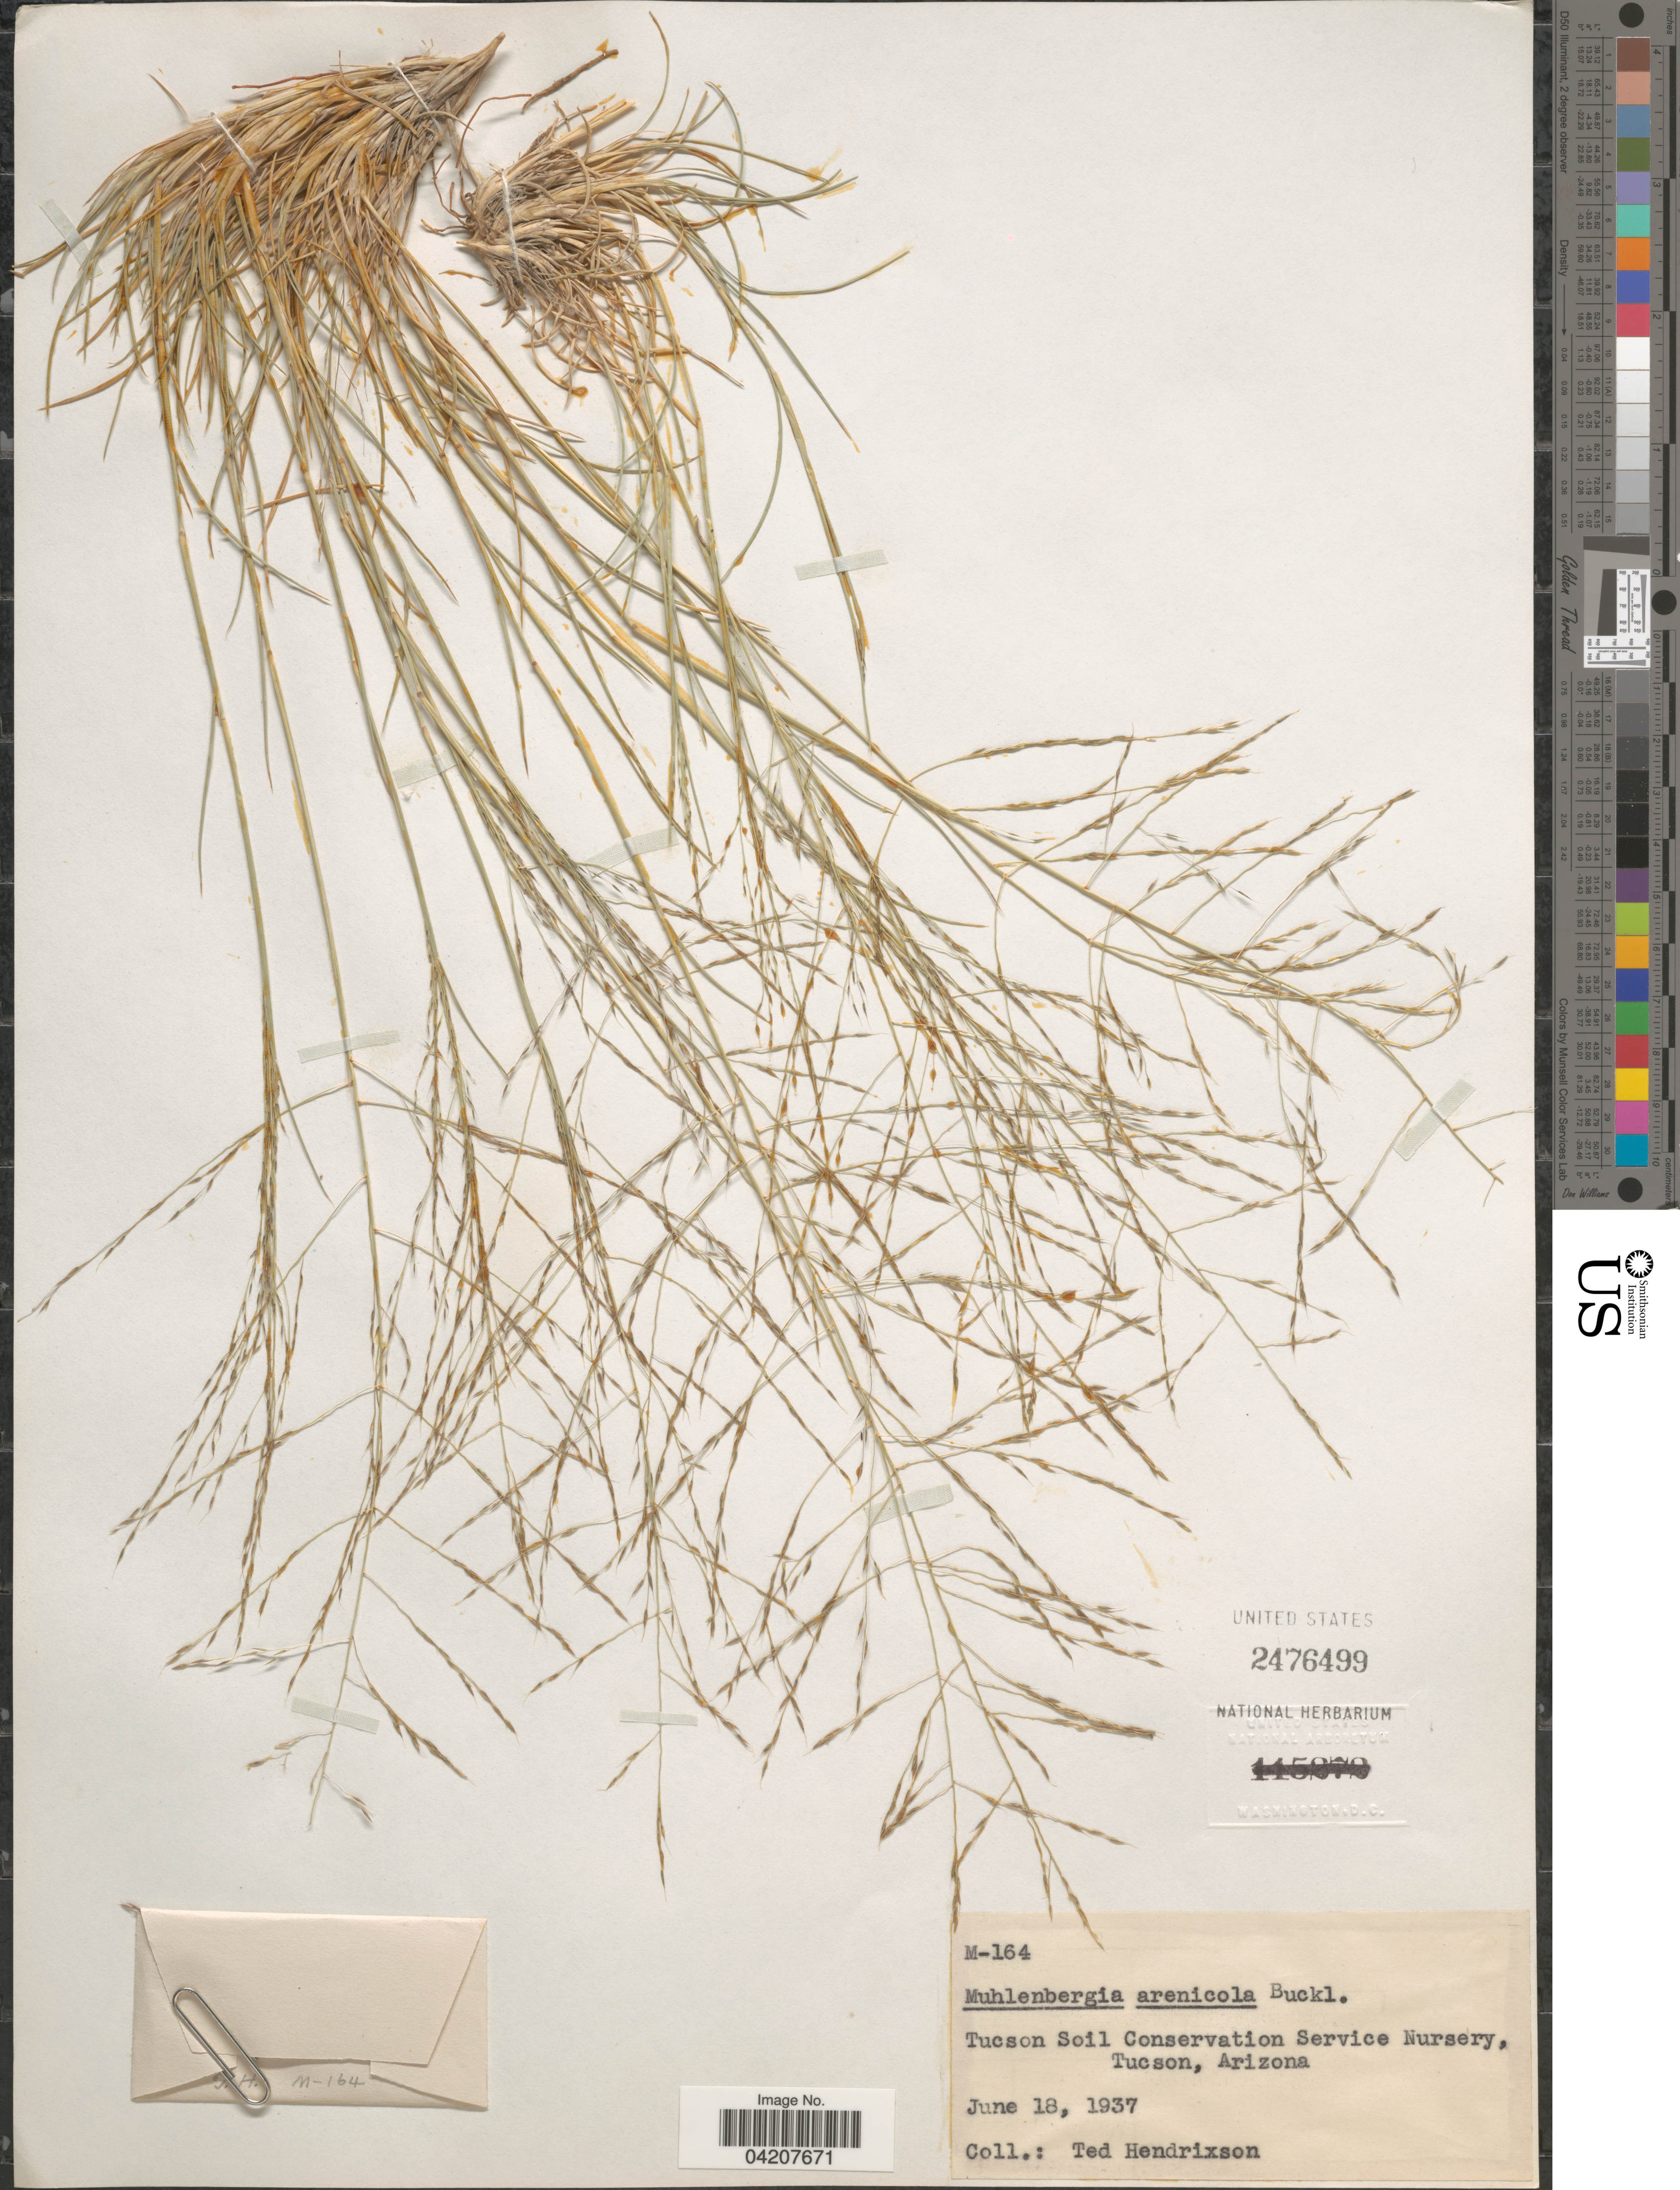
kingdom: Plantae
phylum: Tracheophyta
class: Liliopsida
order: Poales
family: Poaceae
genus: Muhlenbergia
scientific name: Muhlenbergia arenicola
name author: Buckley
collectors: T. Hendrixson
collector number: M-164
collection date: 1937-06-18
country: United States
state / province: Arizona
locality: Tucson Soil Conservation Service Nursery, Tucson.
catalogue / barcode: US 2476499